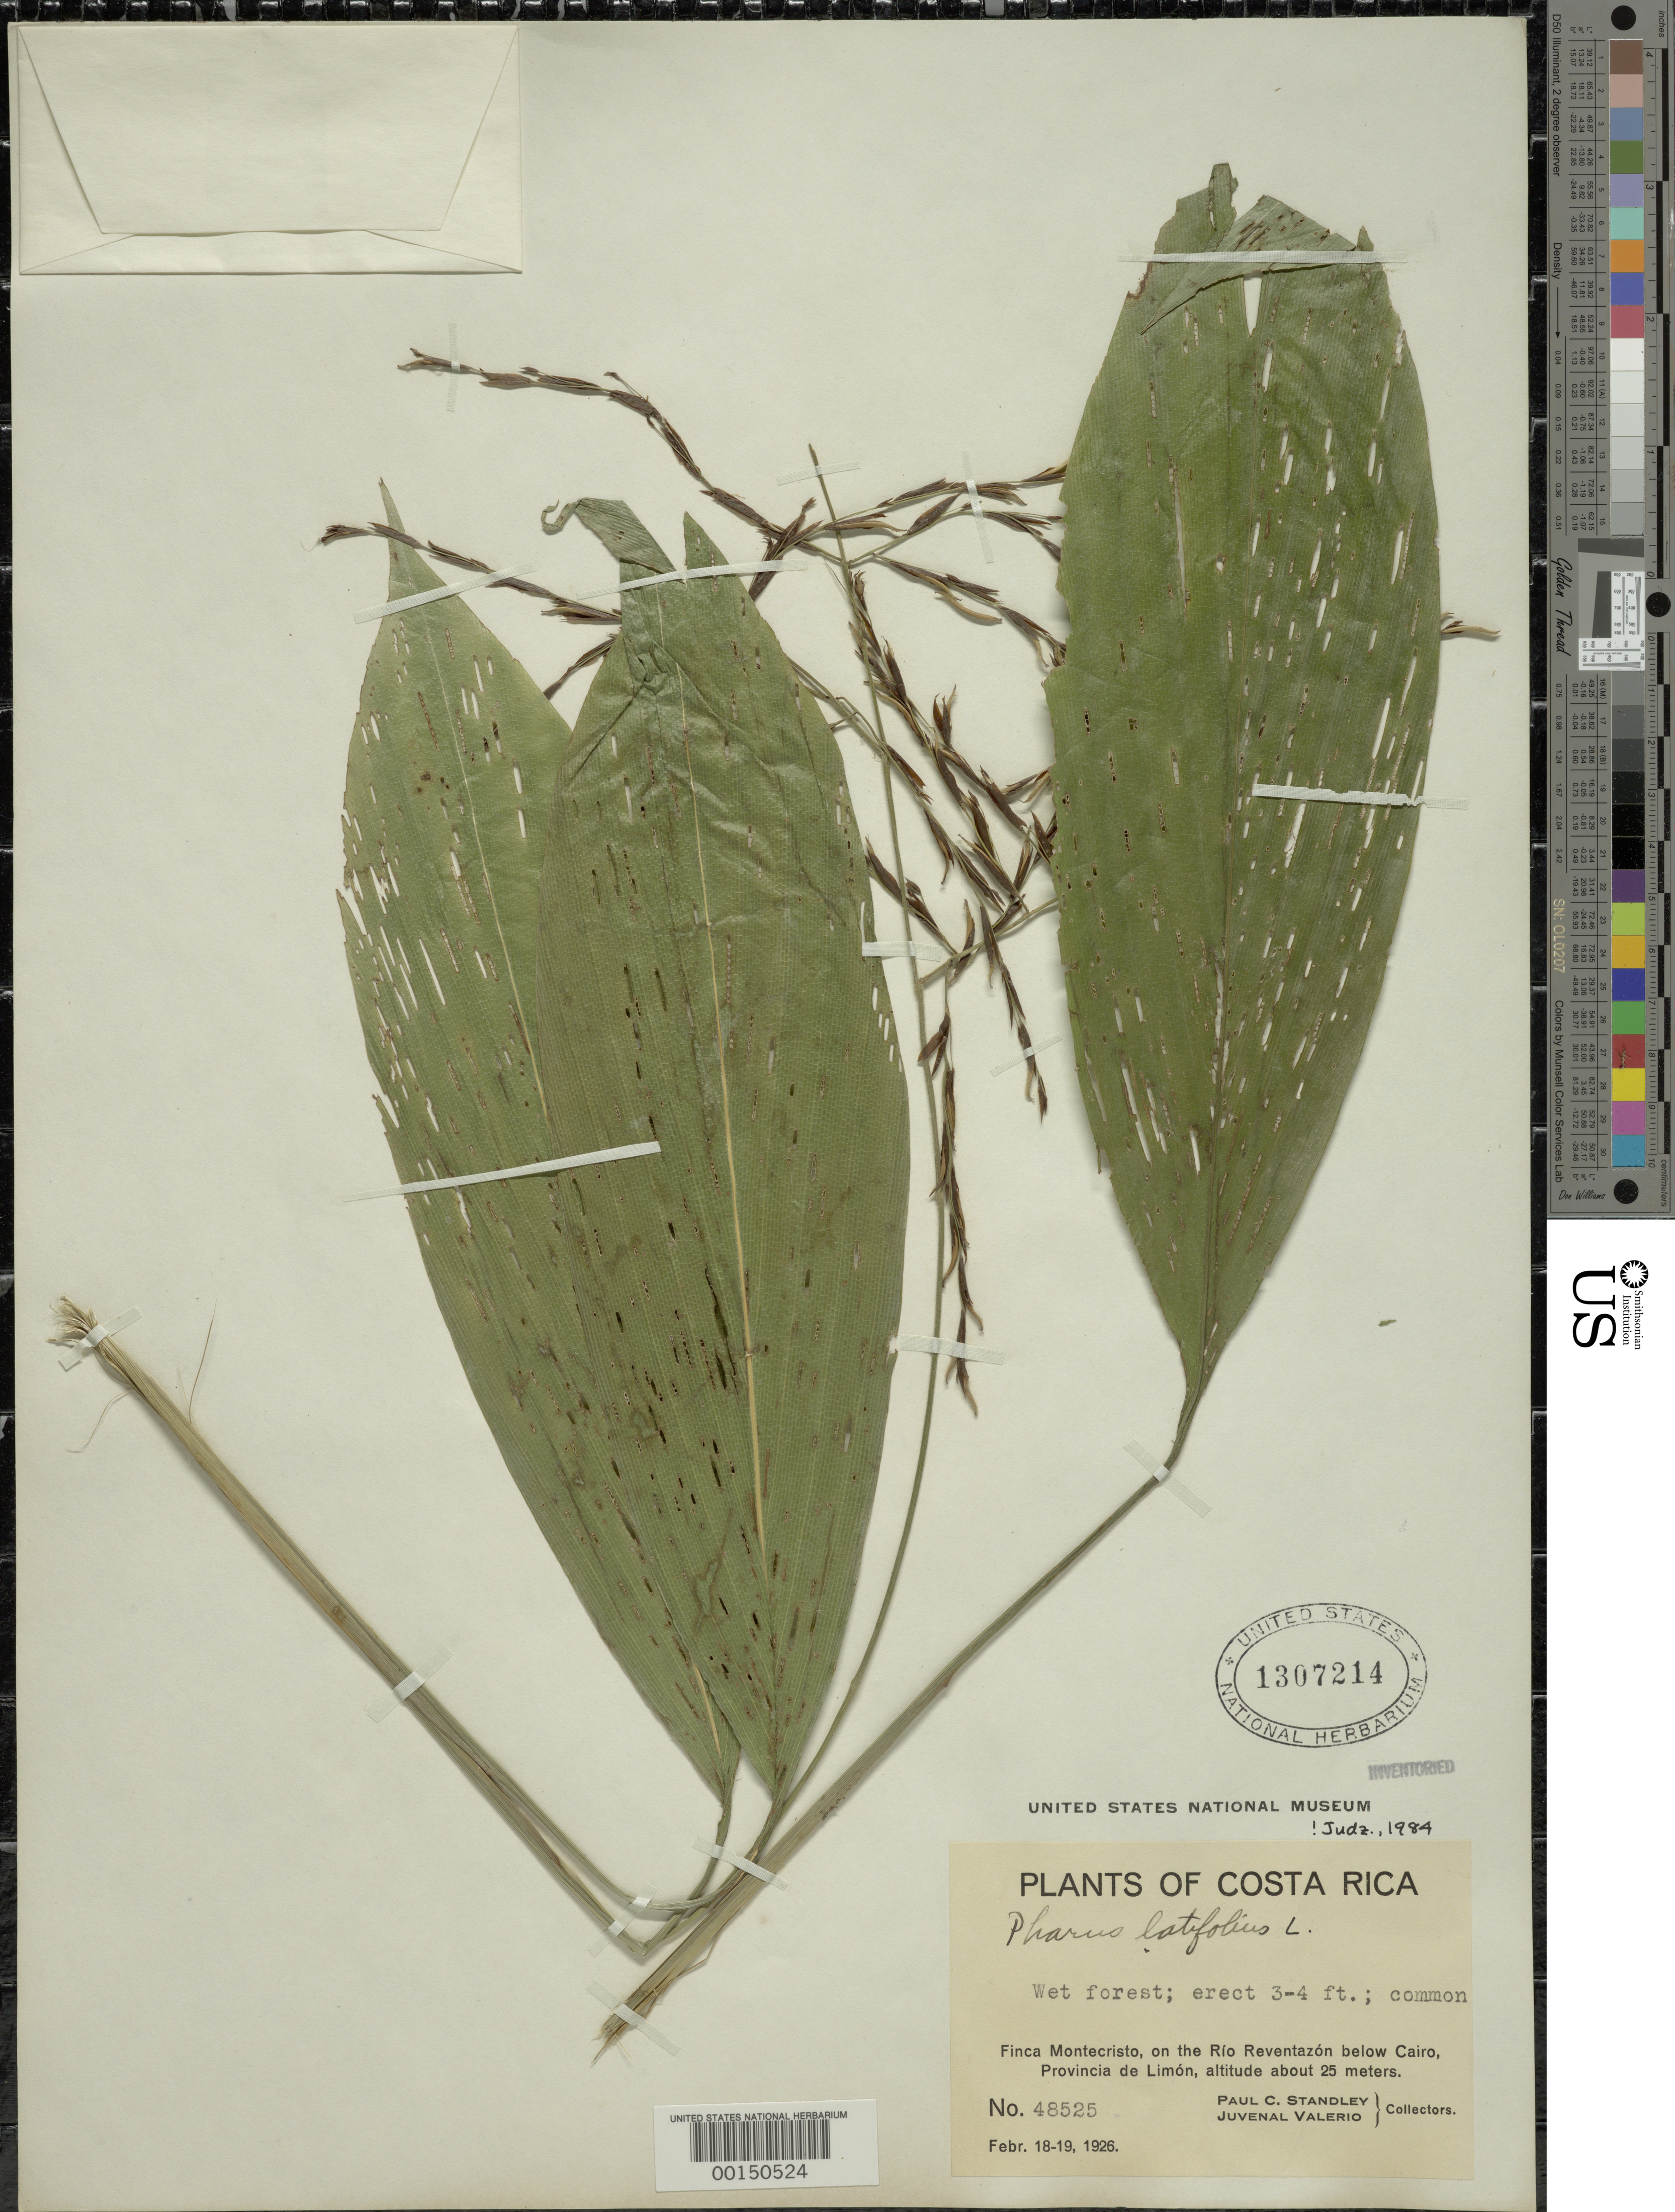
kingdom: Plantae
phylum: Tracheophyta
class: Liliopsida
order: Poales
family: Poaceae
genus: Pharus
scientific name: Pharus latifolius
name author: L.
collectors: P. C. Standley & J. Valerio R.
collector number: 48525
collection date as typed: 18 Feb 1926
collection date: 1926-02-18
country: Costa Rica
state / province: Limón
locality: Finca montecristo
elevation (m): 25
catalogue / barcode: US 1307214